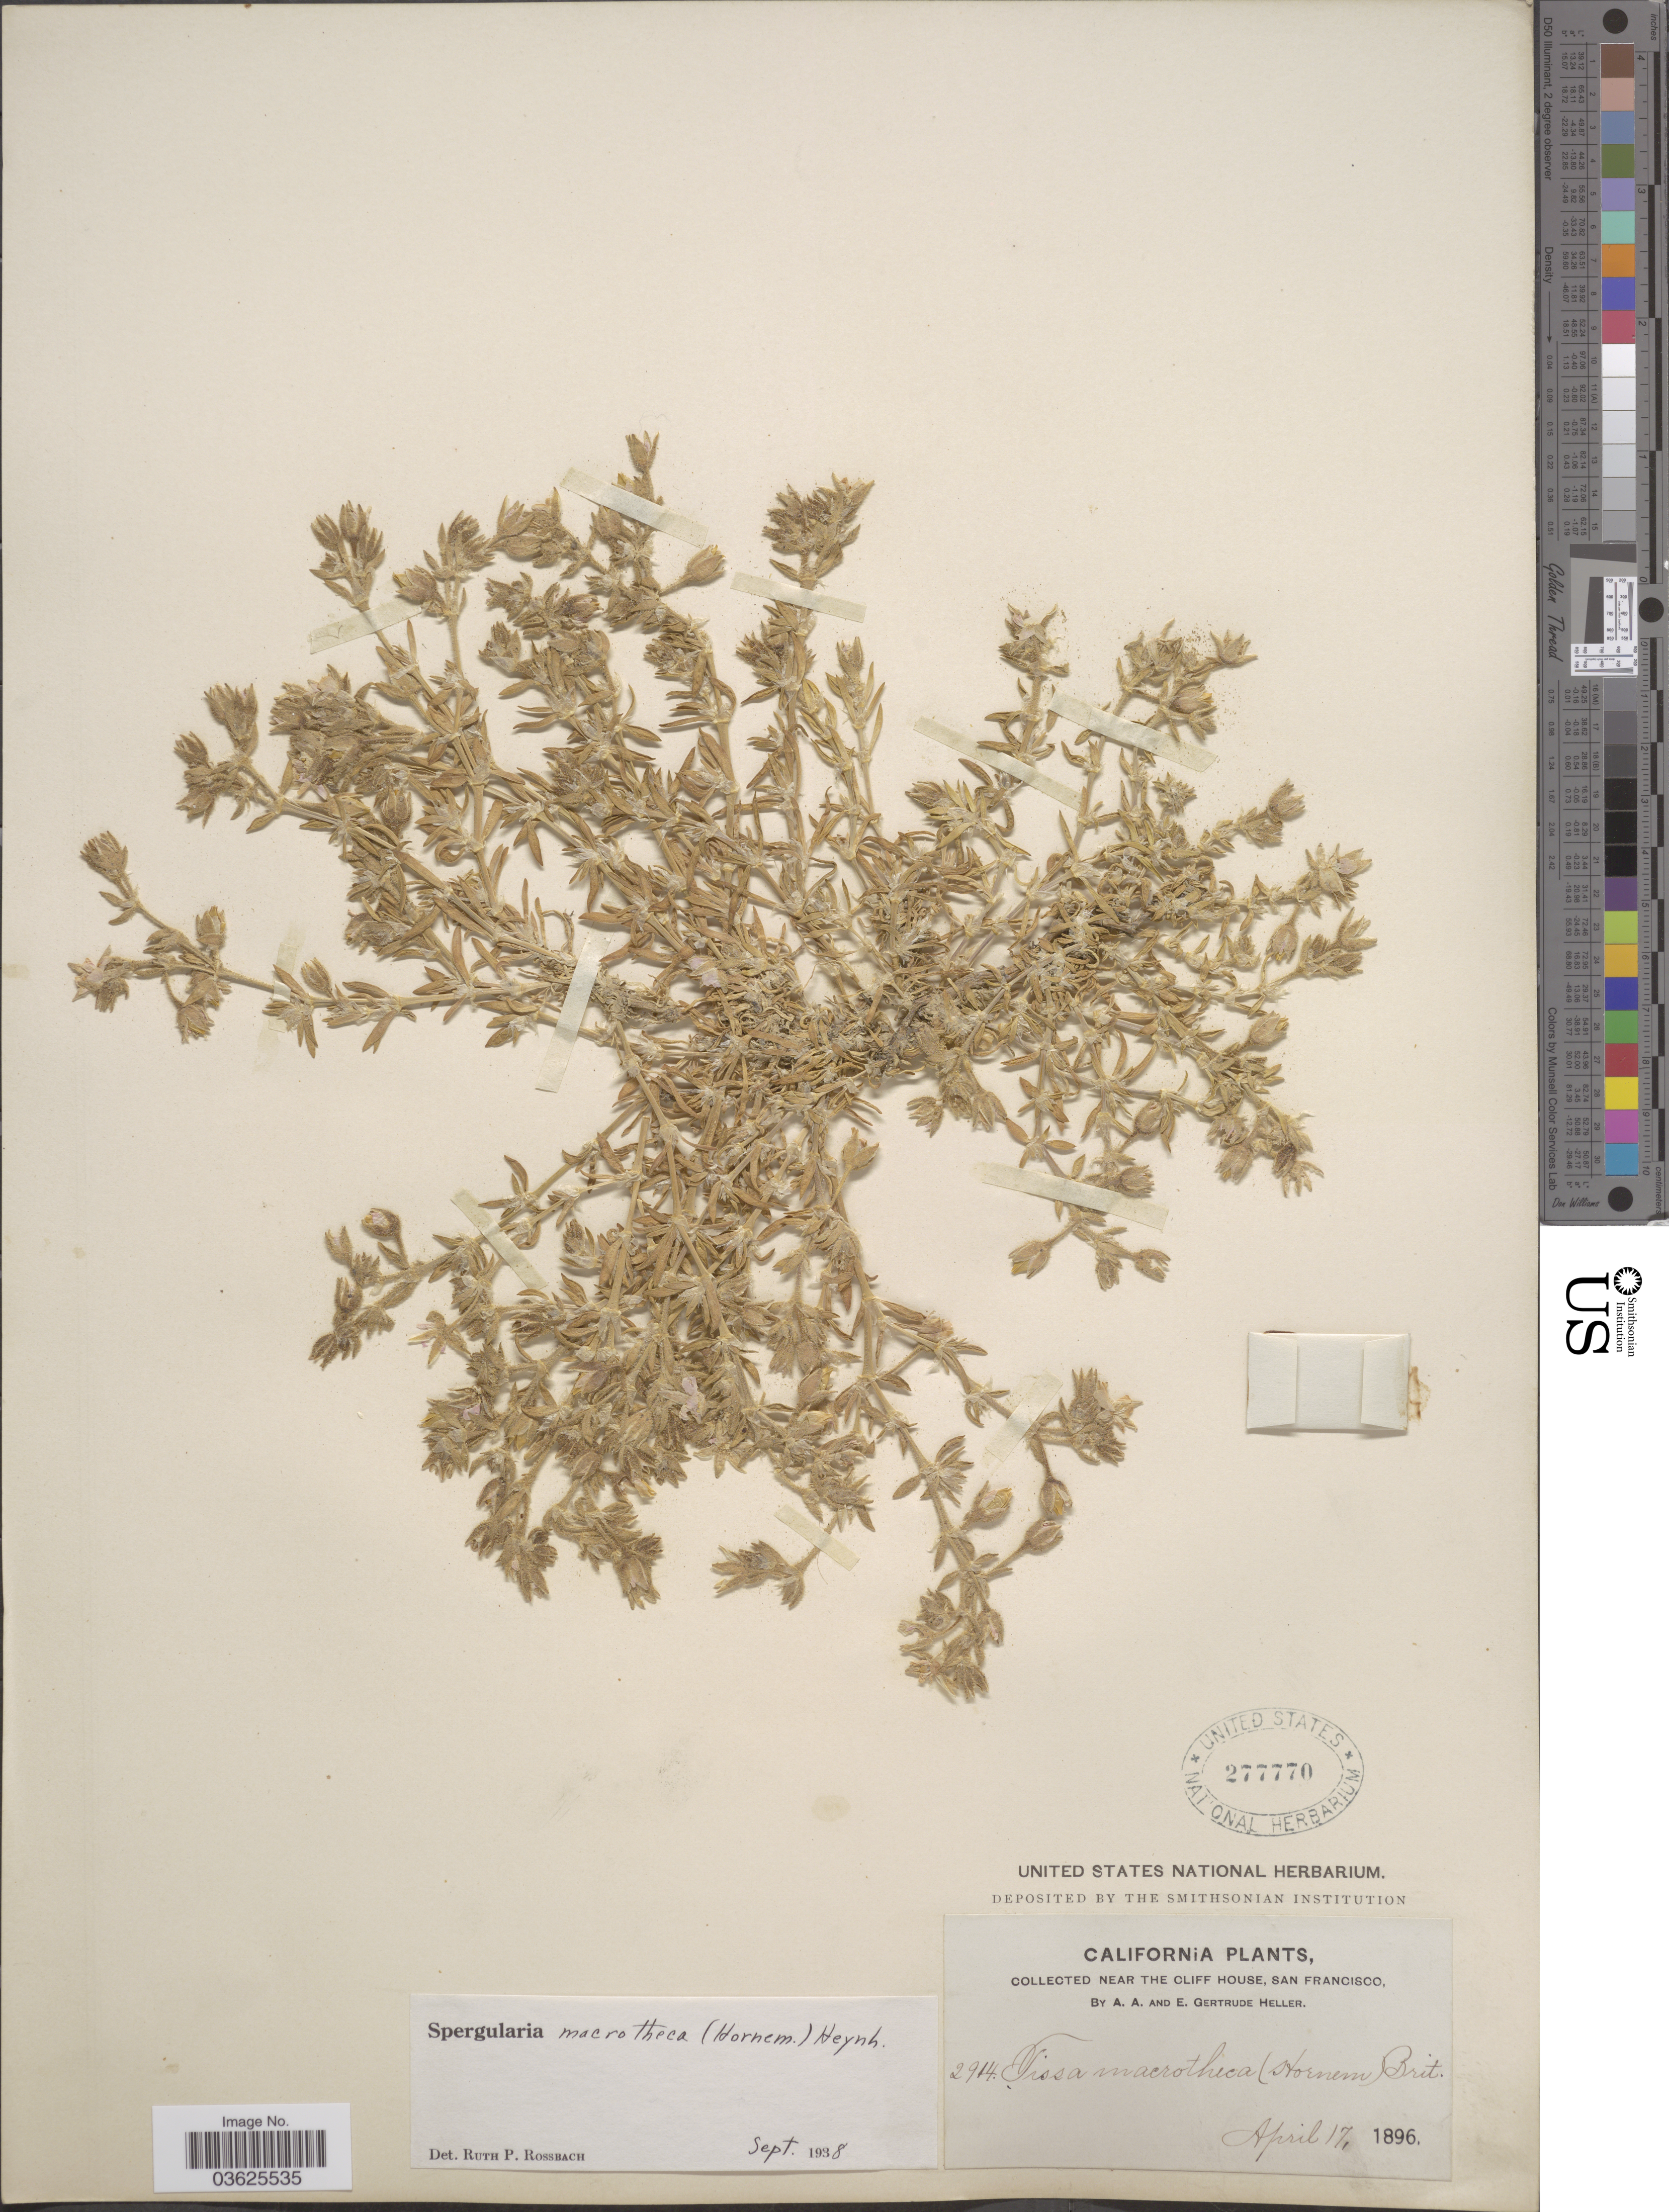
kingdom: Plantae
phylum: Tracheophyta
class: Magnoliopsida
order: Caryophyllales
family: Caryophyllaceae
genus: Spergularia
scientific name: Spergularia macrotheca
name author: (Hornem.) Heynh.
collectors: A. A. Heller & E. Gertrude Heller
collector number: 2914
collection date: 1896-04-17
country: United States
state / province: California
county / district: San Francisco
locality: Near the Cliff House, San Francisco.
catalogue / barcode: US 277770